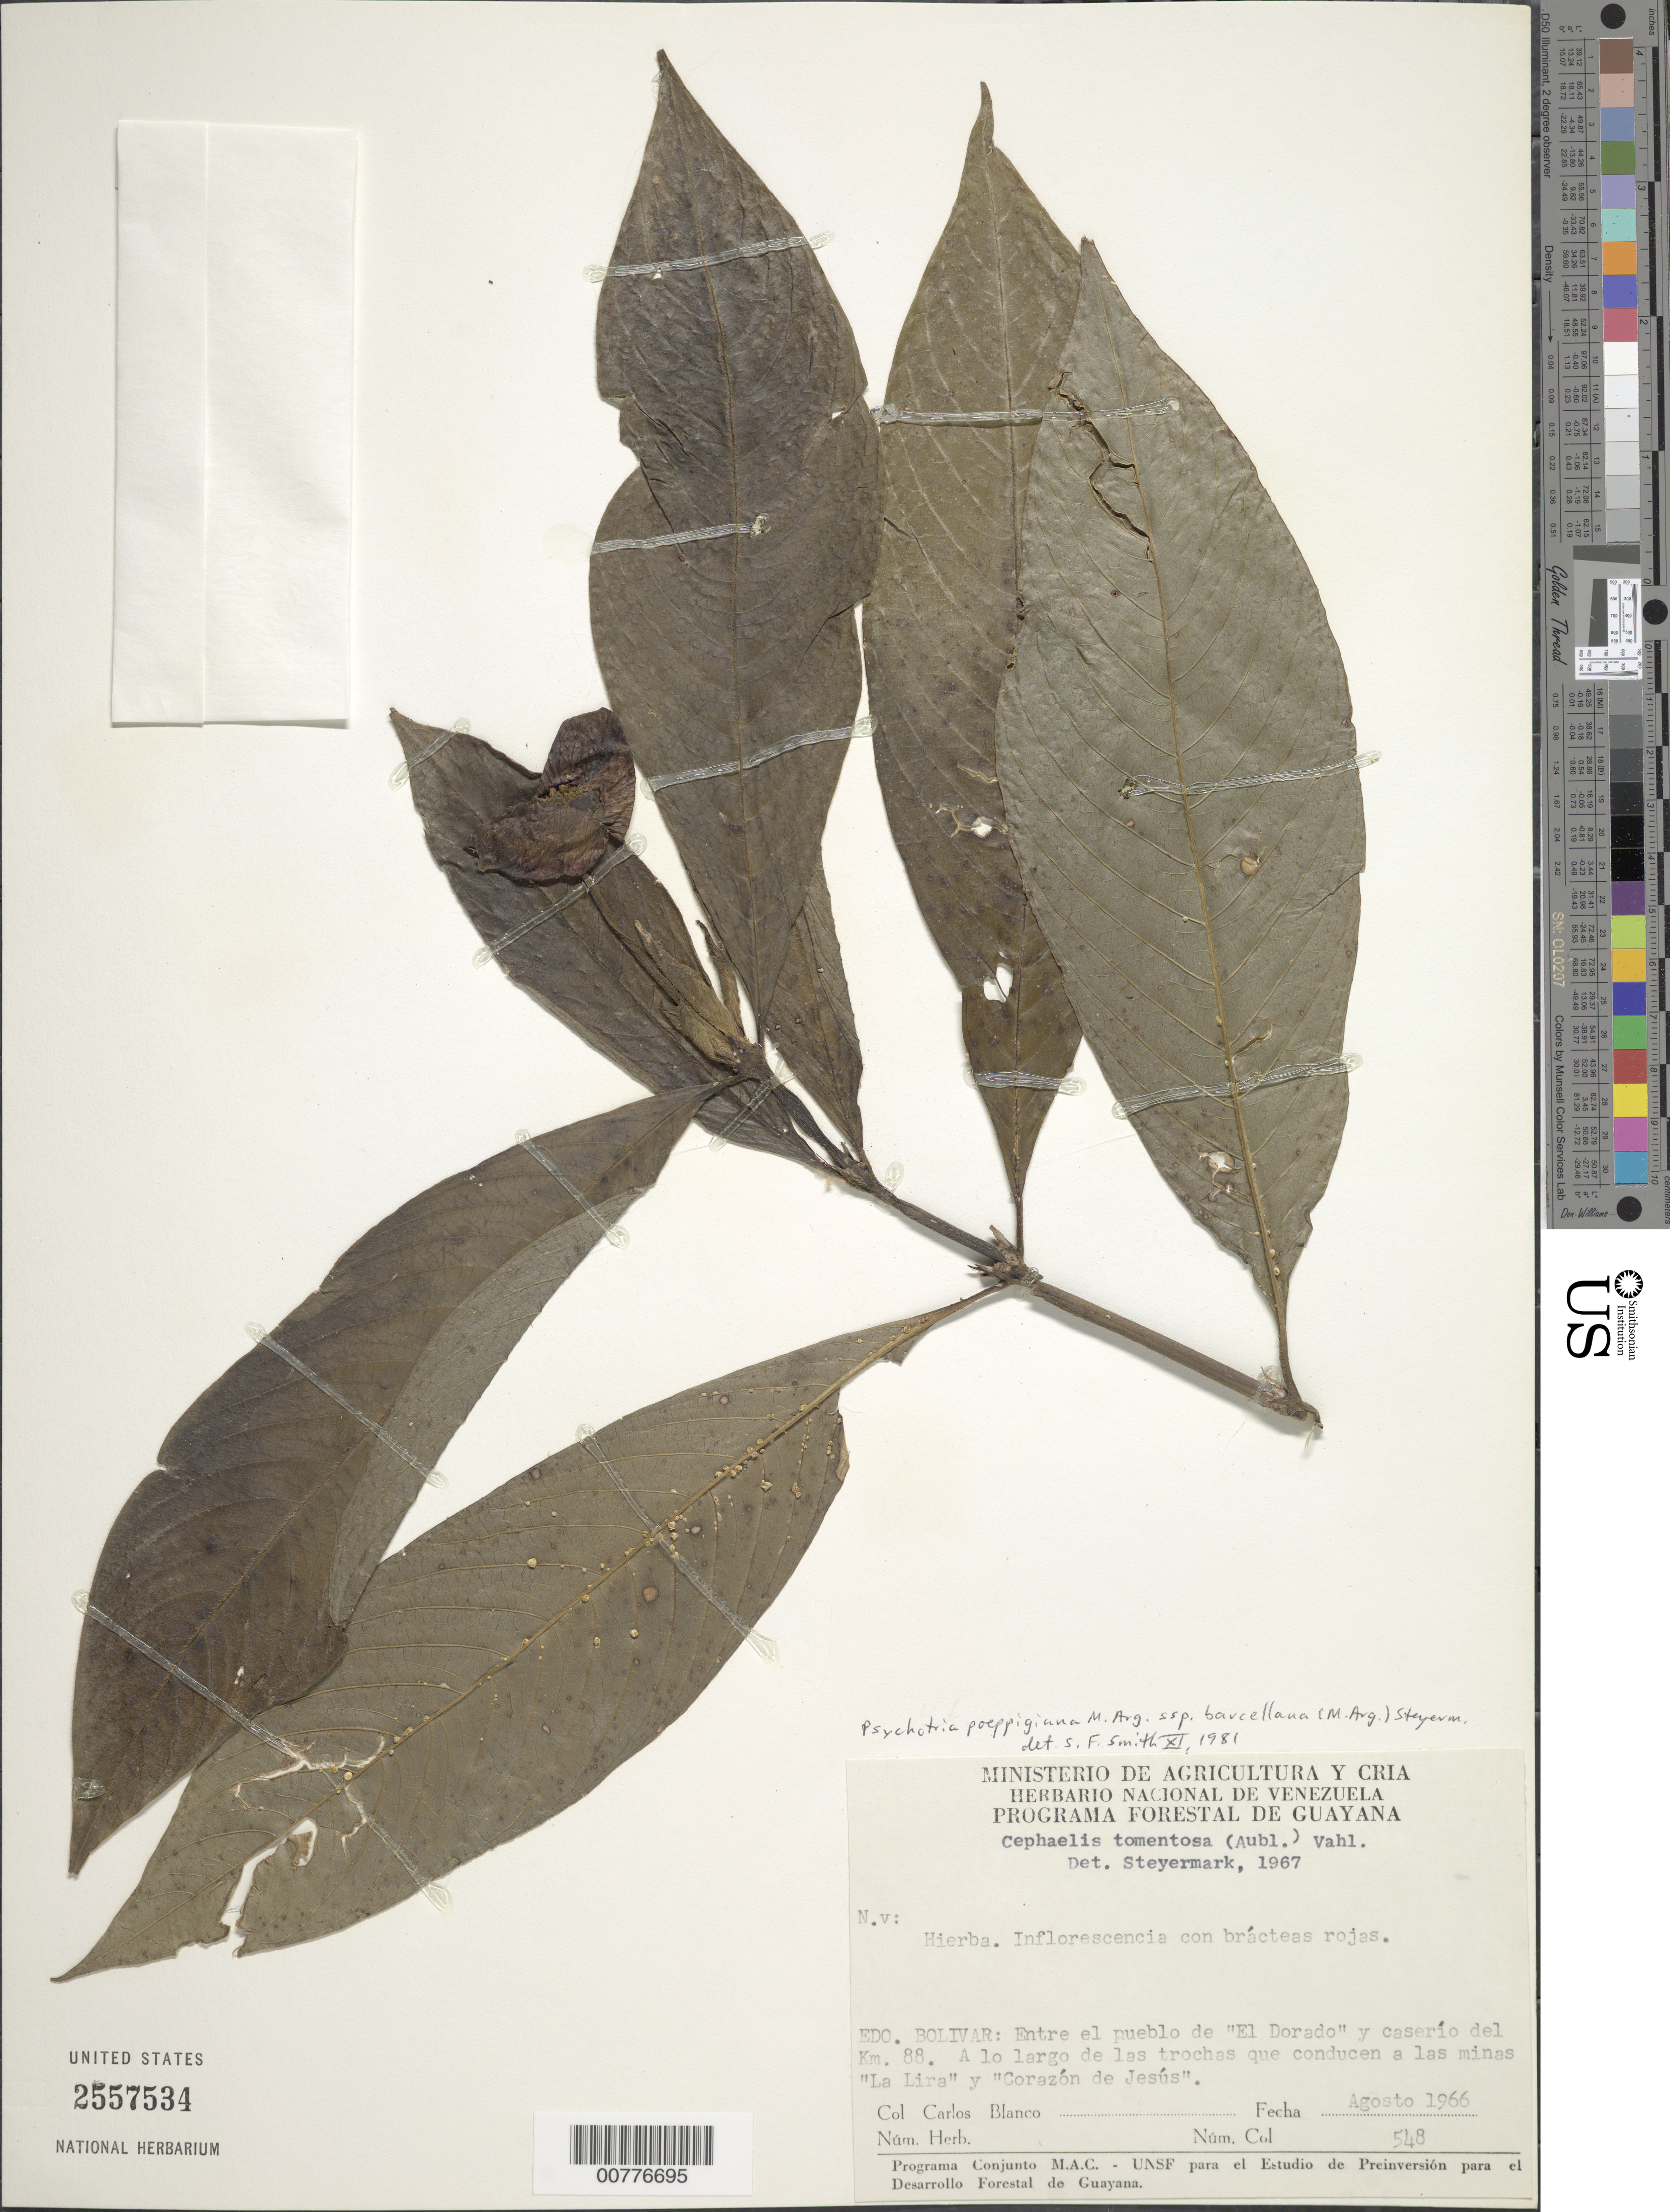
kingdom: Plantae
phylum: Tracheophyta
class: Magnoliopsida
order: Gentianales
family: Rubiaceae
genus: Psychotria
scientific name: Psychotria poeppigiana subsp. barcellana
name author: (Müll. Arg.) Steyerm.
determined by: Smith, Stephen F., (US), NMNH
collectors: C. A. Blanco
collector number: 548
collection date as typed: Aug-66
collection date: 1966-08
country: Venezuela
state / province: Bolívar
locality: Pueblo "El Dorado" to km 88; along the path to the mines "La Lira" and "Corazón de Jesús" mines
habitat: Largo de las trochas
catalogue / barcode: US 2557534